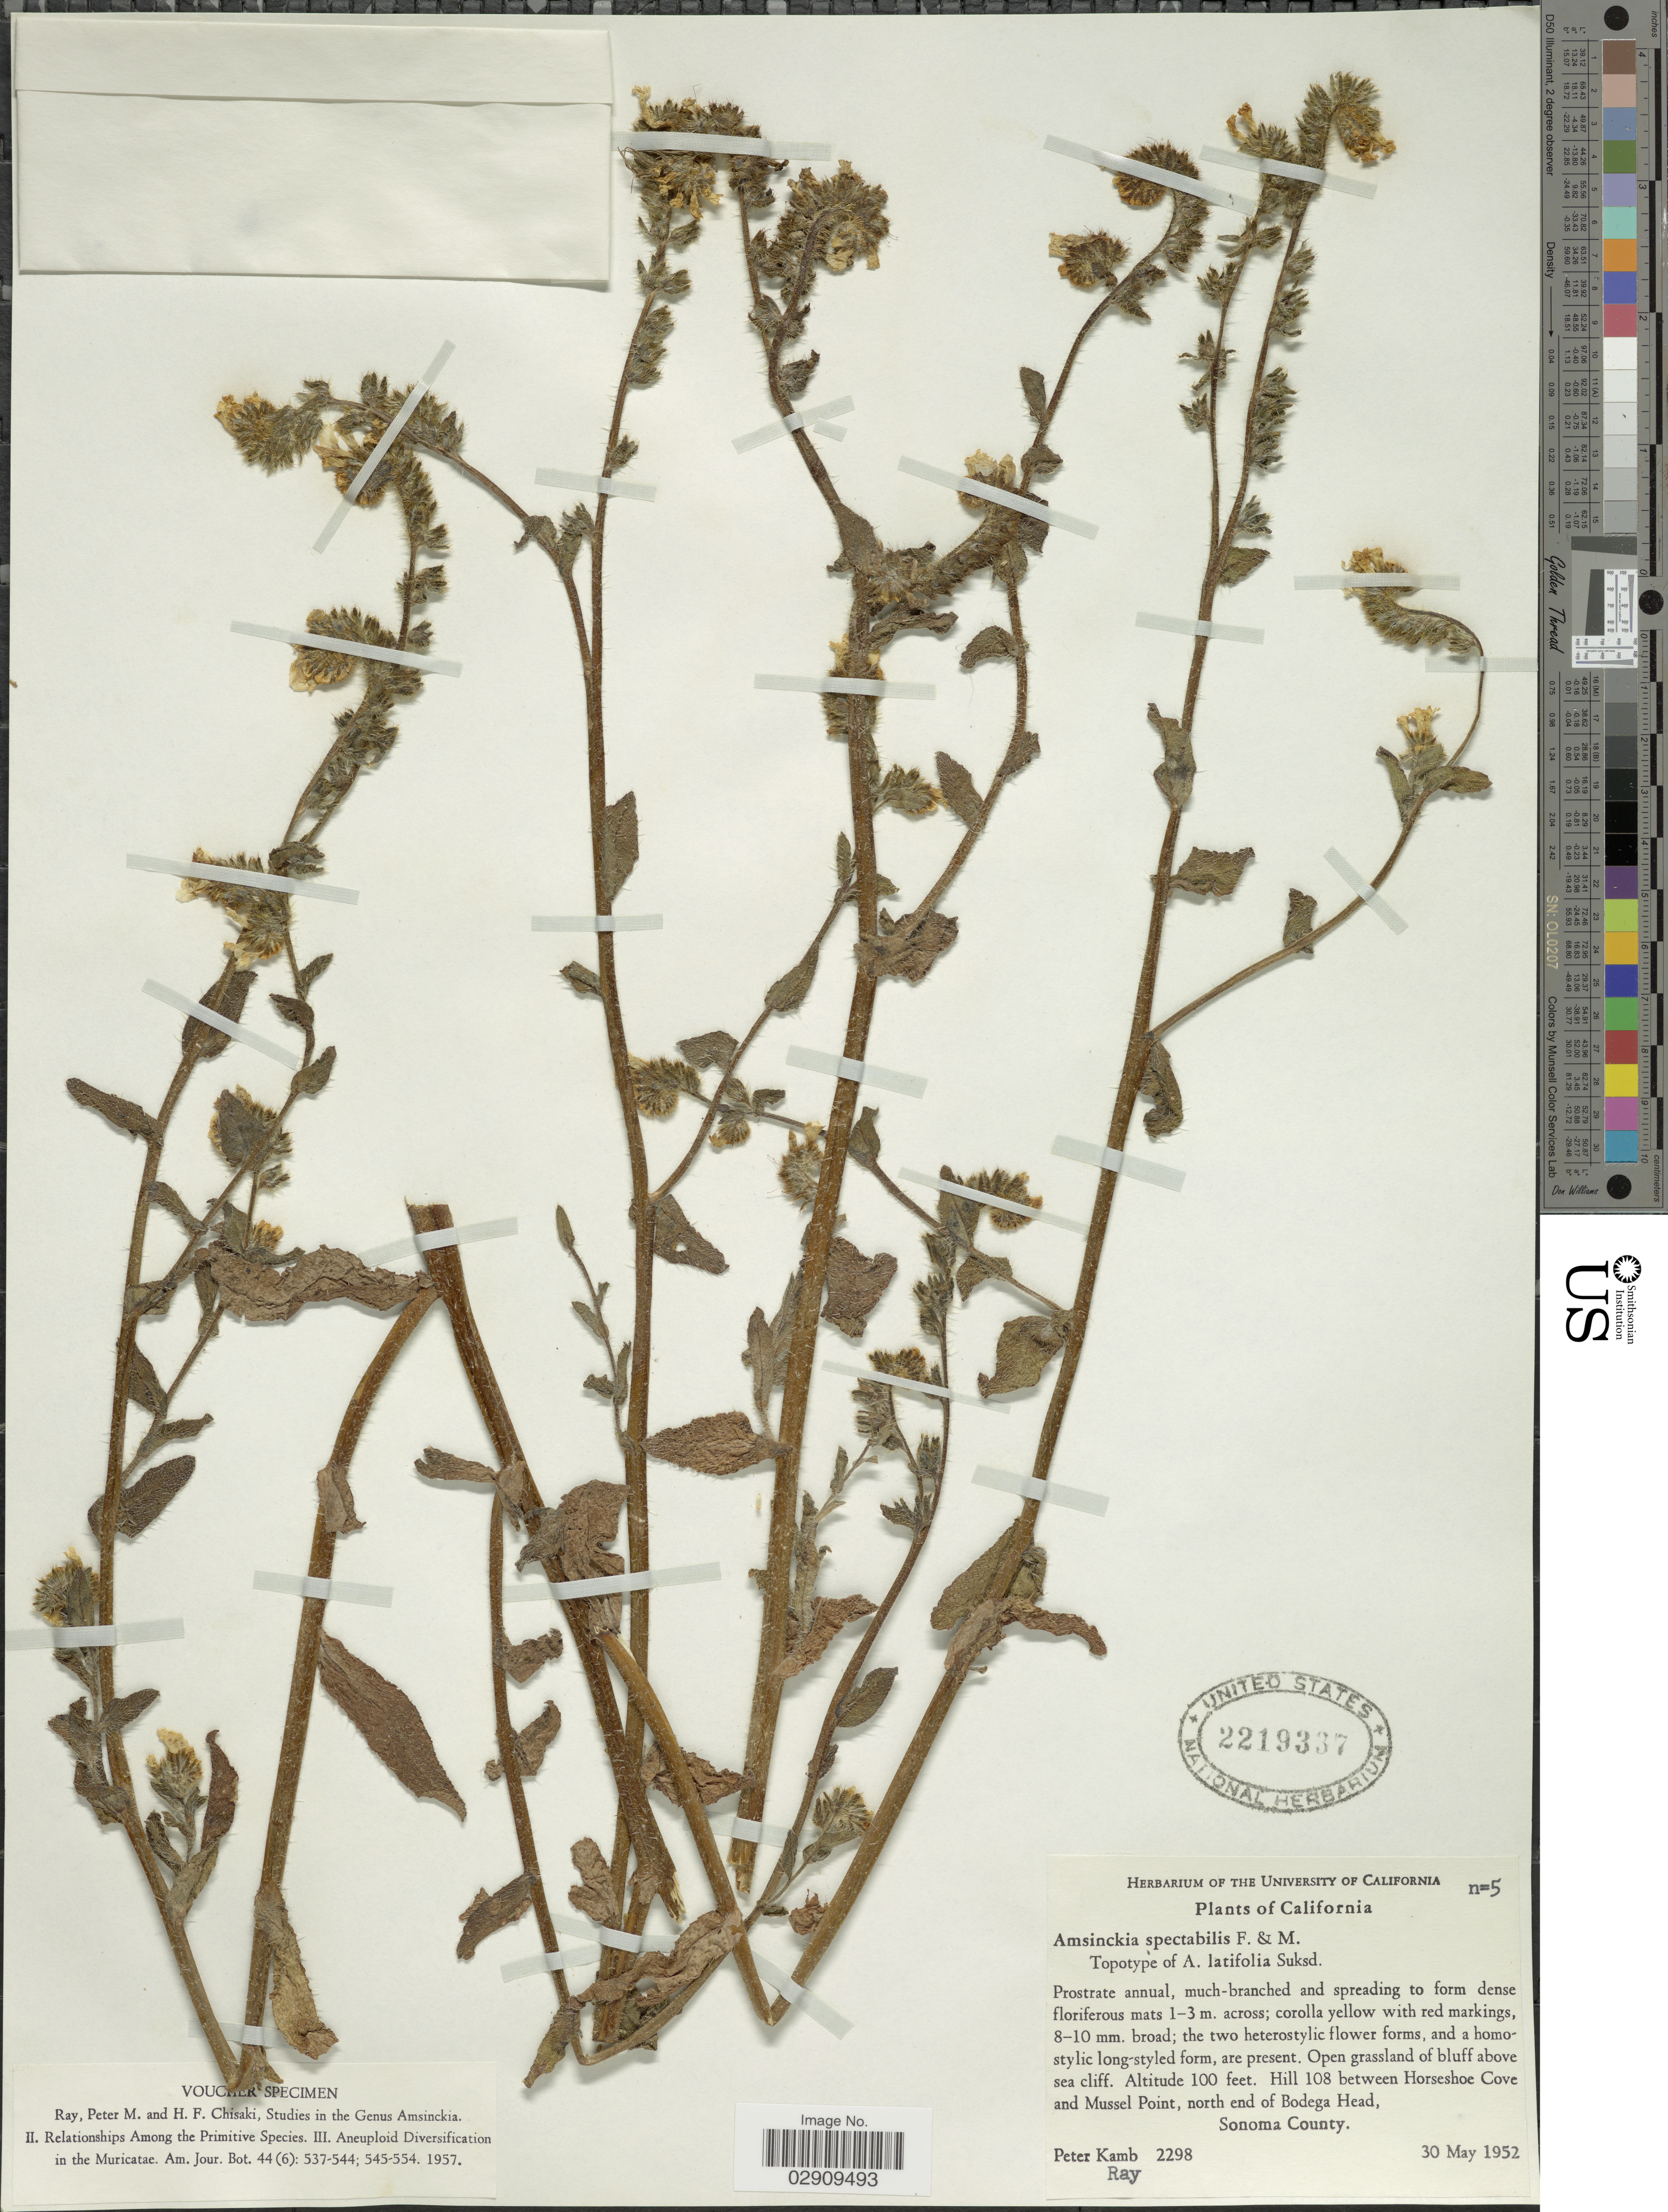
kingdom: Plantae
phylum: Tracheophyta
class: Magnoliopsida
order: Boraginales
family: Boraginaceae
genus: Amsinckia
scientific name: Amsinckia spectabilis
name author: Fisch. & C.A. Mey.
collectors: P. Kamb & -. Ray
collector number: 2298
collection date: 1952-05-30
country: United States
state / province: California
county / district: Sonoma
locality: Hill 108 between Horseshoe Cove and Mussel Point, north end of Bodega Head, Sonoma County.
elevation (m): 30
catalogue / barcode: US 2219337